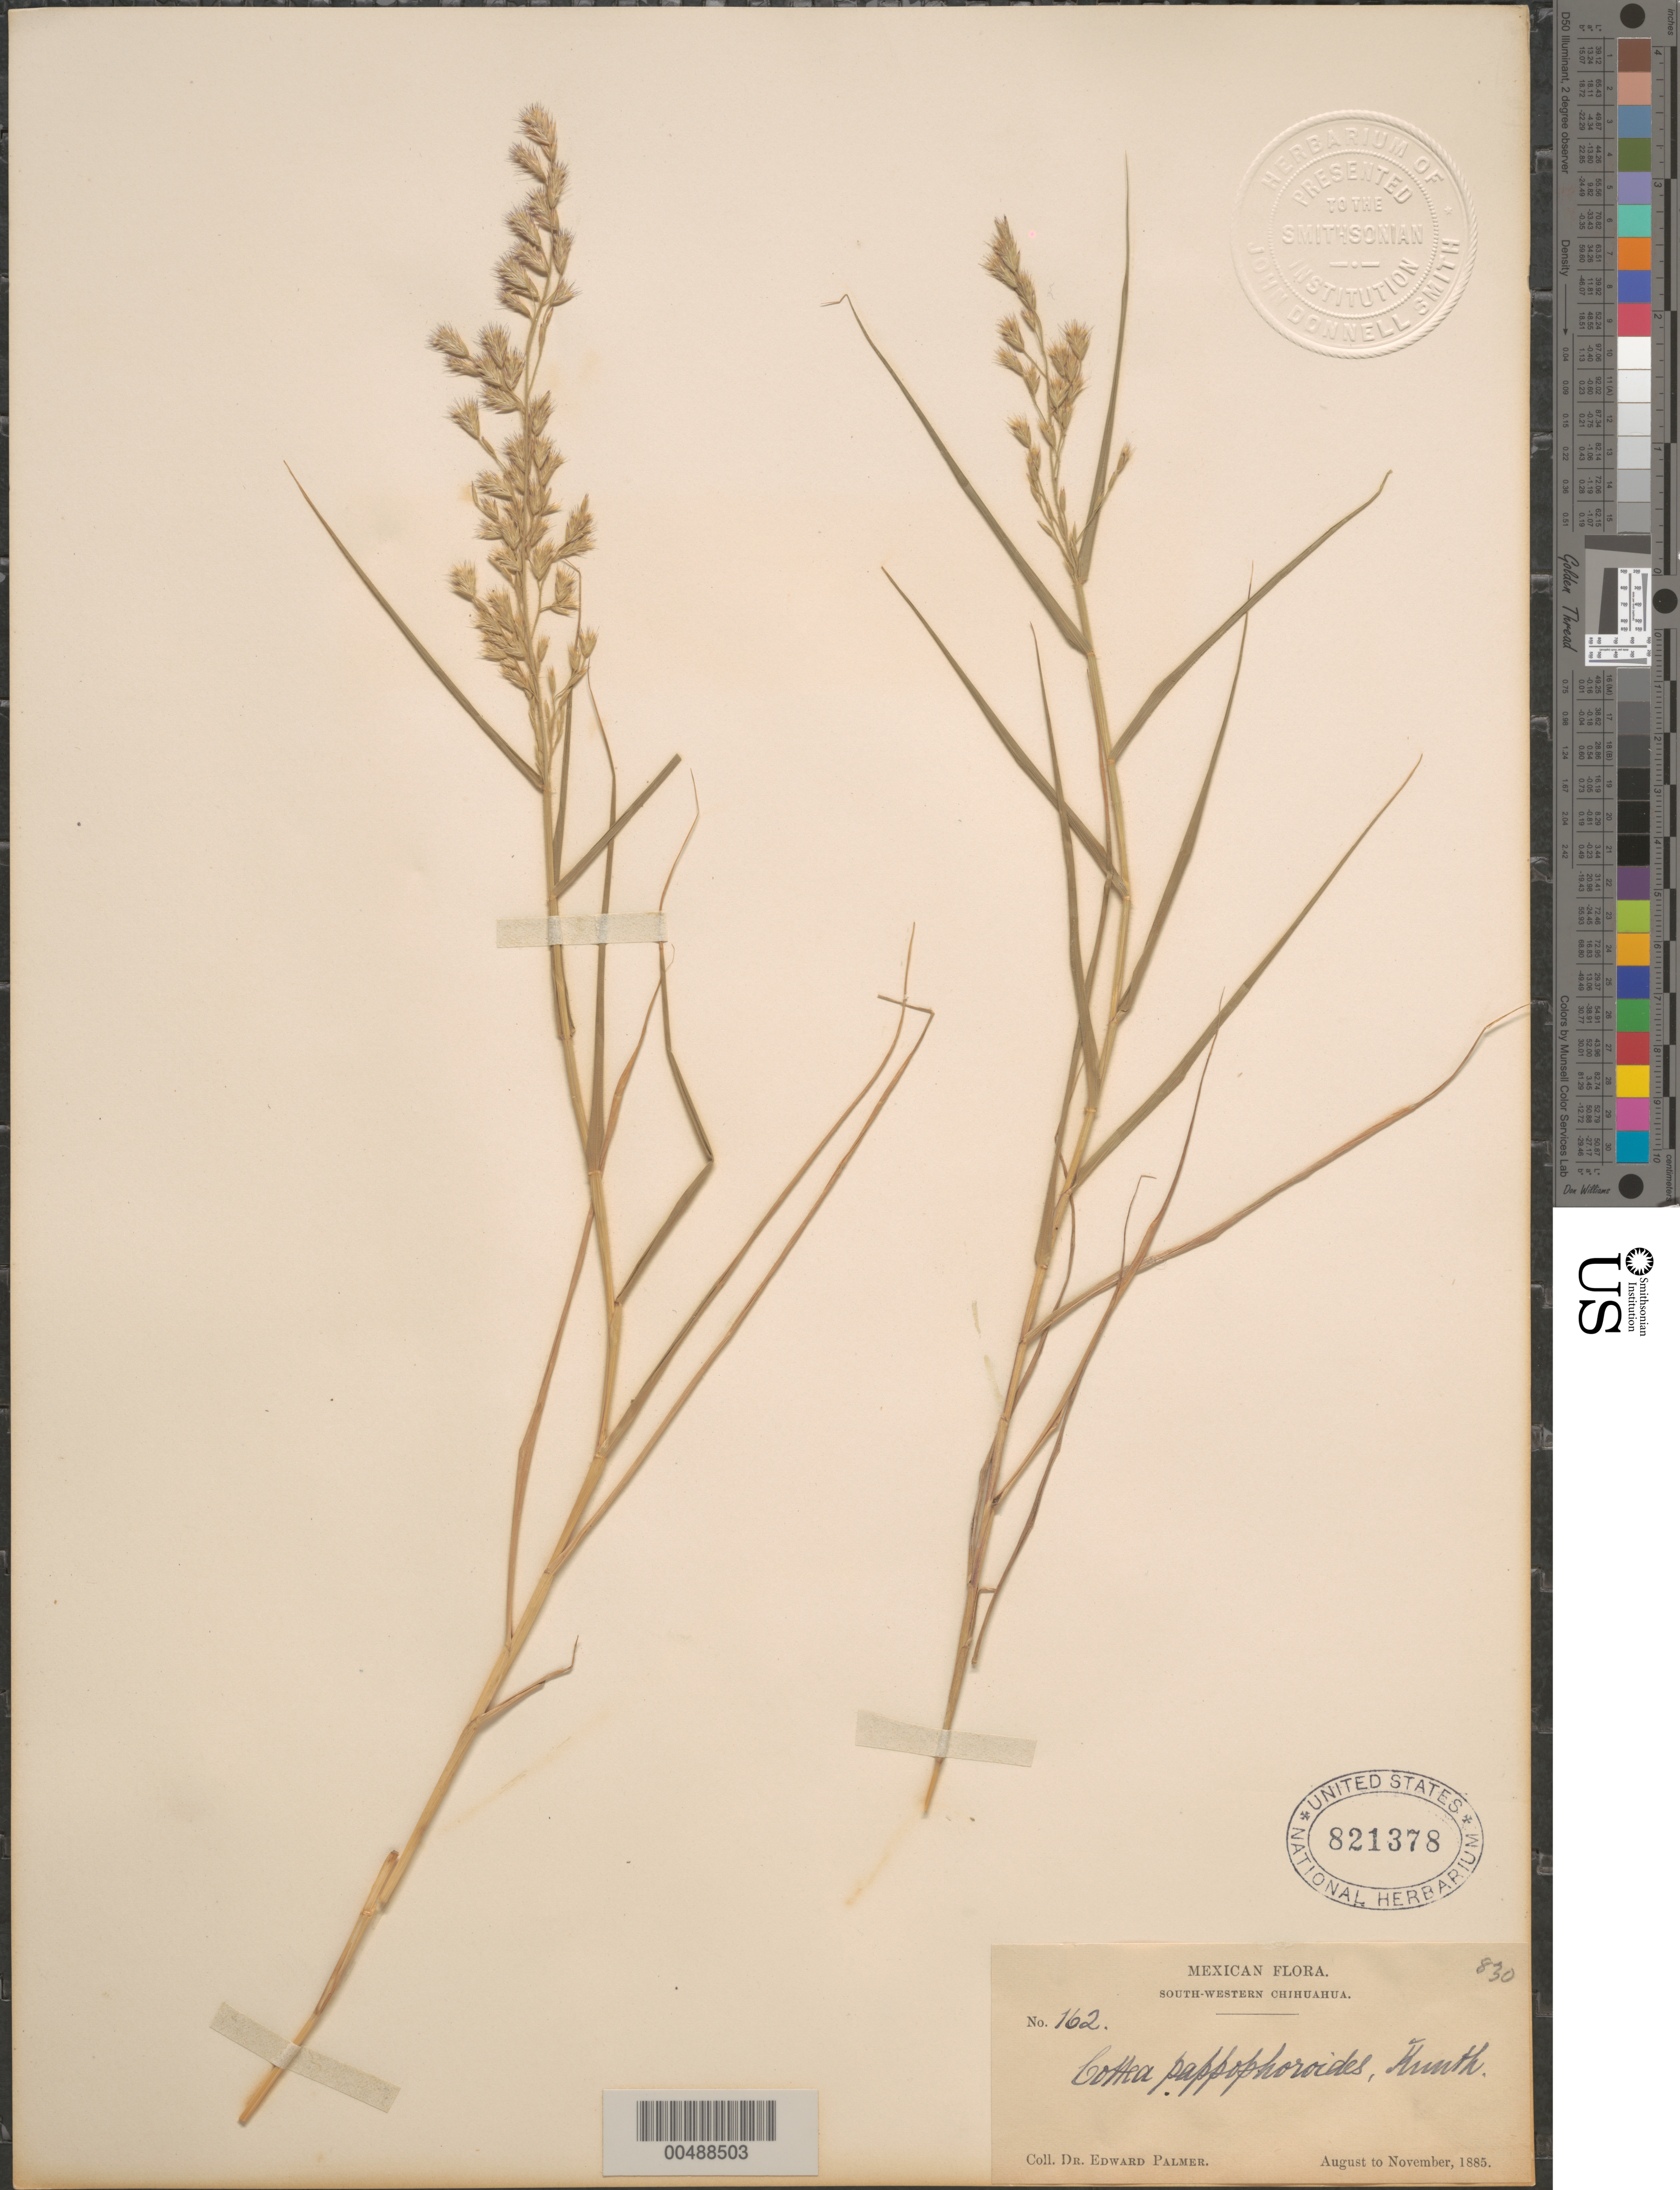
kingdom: Plantae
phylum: Tracheophyta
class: Liliopsida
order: Poales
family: Poaceae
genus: Cottea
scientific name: Cottea pappophoroides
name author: Kunth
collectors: E. Palmer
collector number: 162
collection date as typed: Aug 1885 to Nov 1885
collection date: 1885-08/1885-11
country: Mexico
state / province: Chihuahua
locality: South-western Chihuahua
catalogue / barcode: US 821378